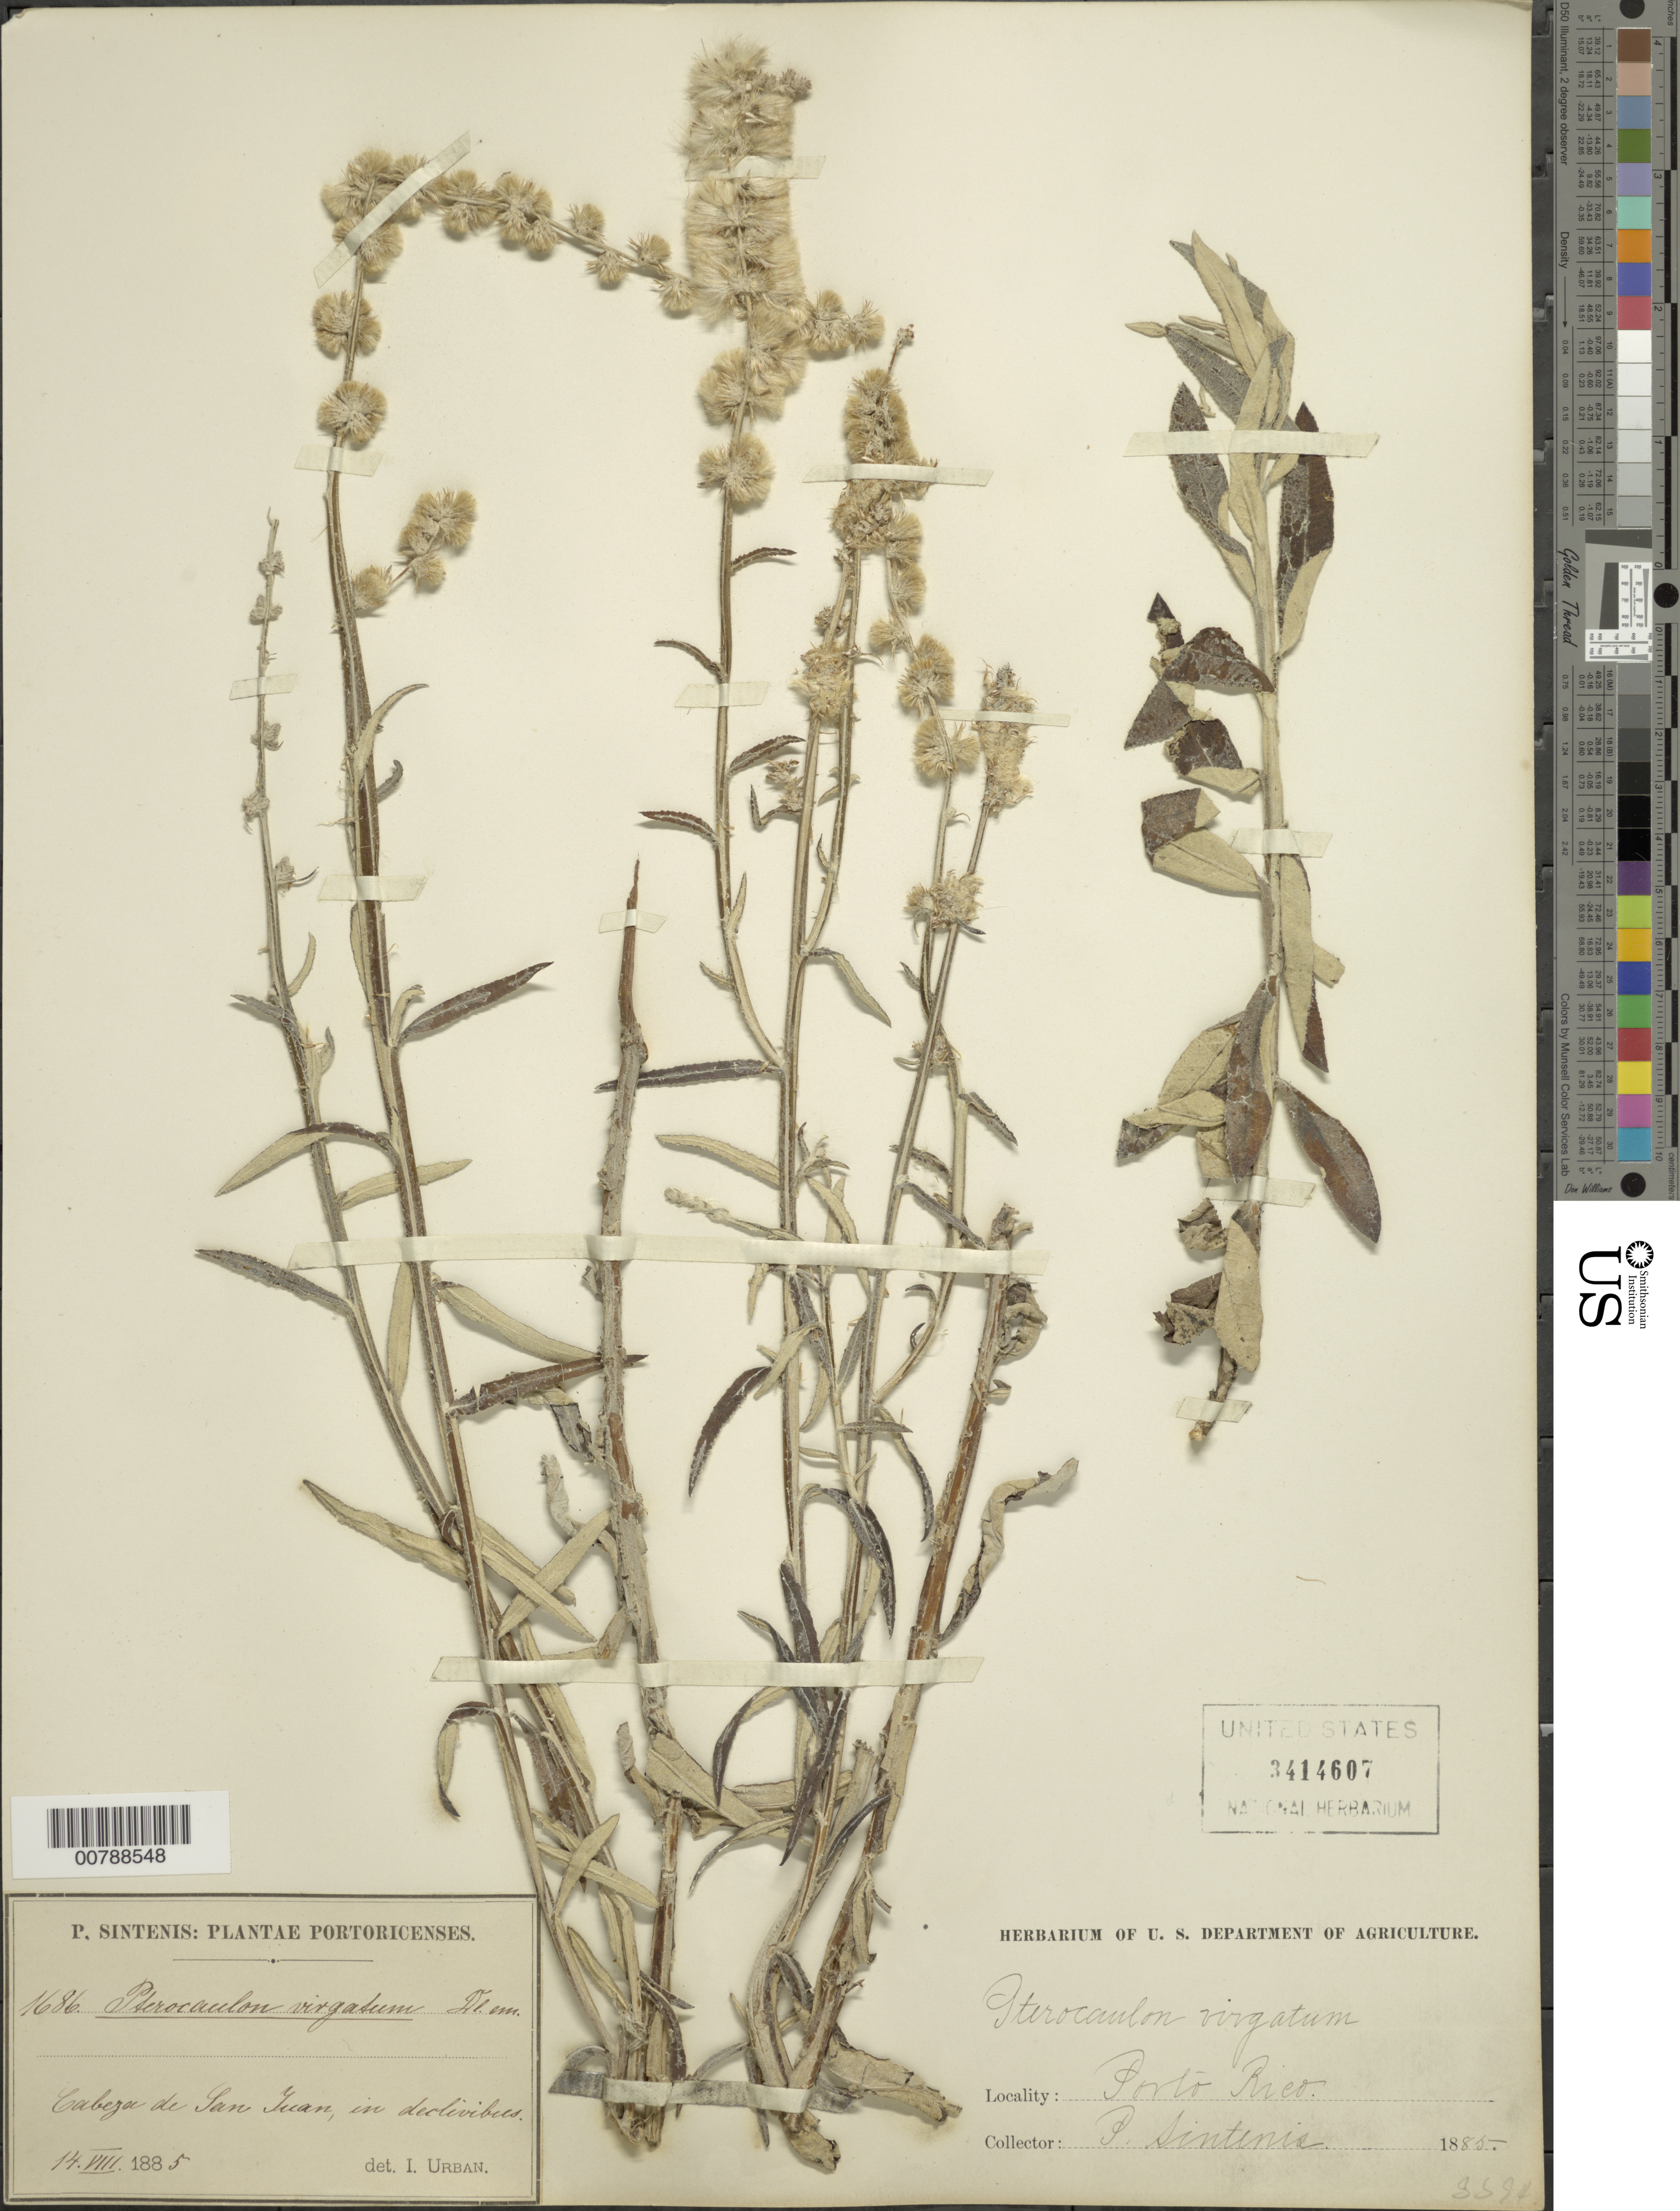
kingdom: Plantae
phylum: Tracheophyta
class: Magnoliopsida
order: Asterales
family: Asteraceae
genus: Pterocaulon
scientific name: Pterocaulon virgatum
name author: (L.) DC.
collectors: P. Sintenis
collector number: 1686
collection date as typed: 14 Aug 1885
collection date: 1885-08-14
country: Puerto Rico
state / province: San Juan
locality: Cabeza de San Juan, in declivibus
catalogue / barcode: US 3414607